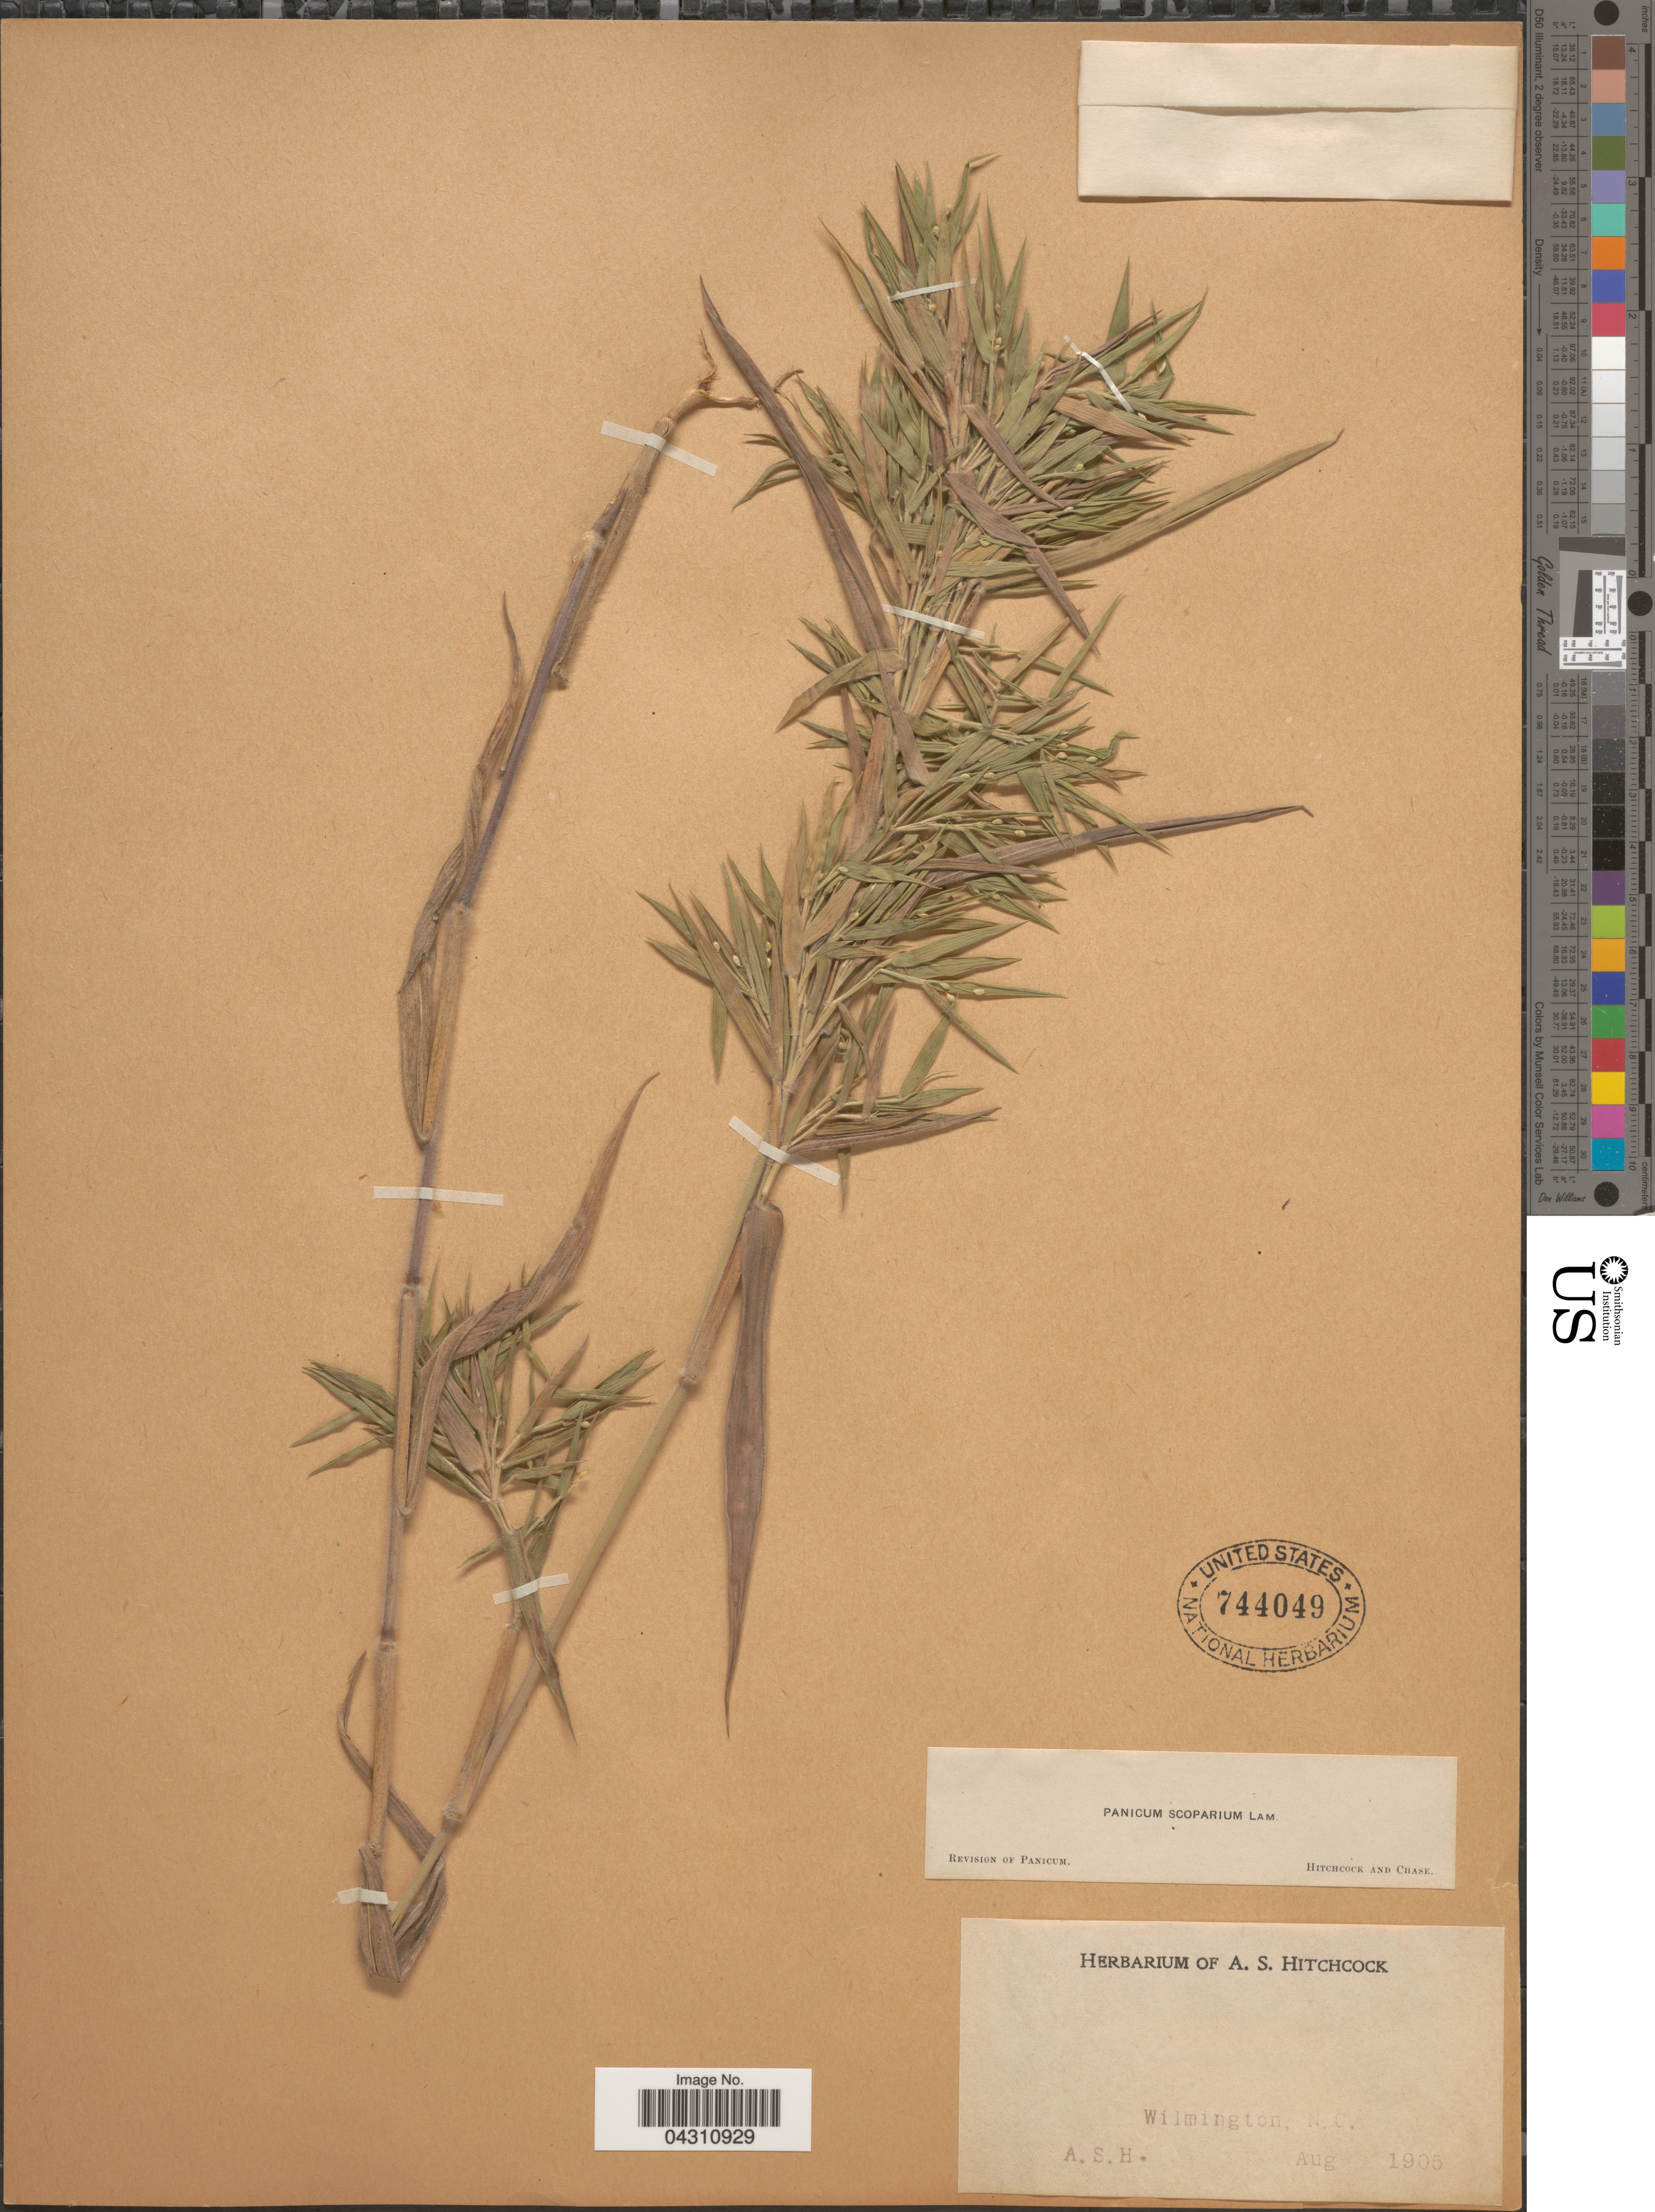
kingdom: Plantae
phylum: Tracheophyta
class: Liliopsida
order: Poales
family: Poaceae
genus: Dichanthelium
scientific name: Dichanthelium scoparium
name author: (Lam.) Gould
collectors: A. S. Hitchcock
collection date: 1905-08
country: United States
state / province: North Carolina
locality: Wilmington.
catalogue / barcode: US 744049